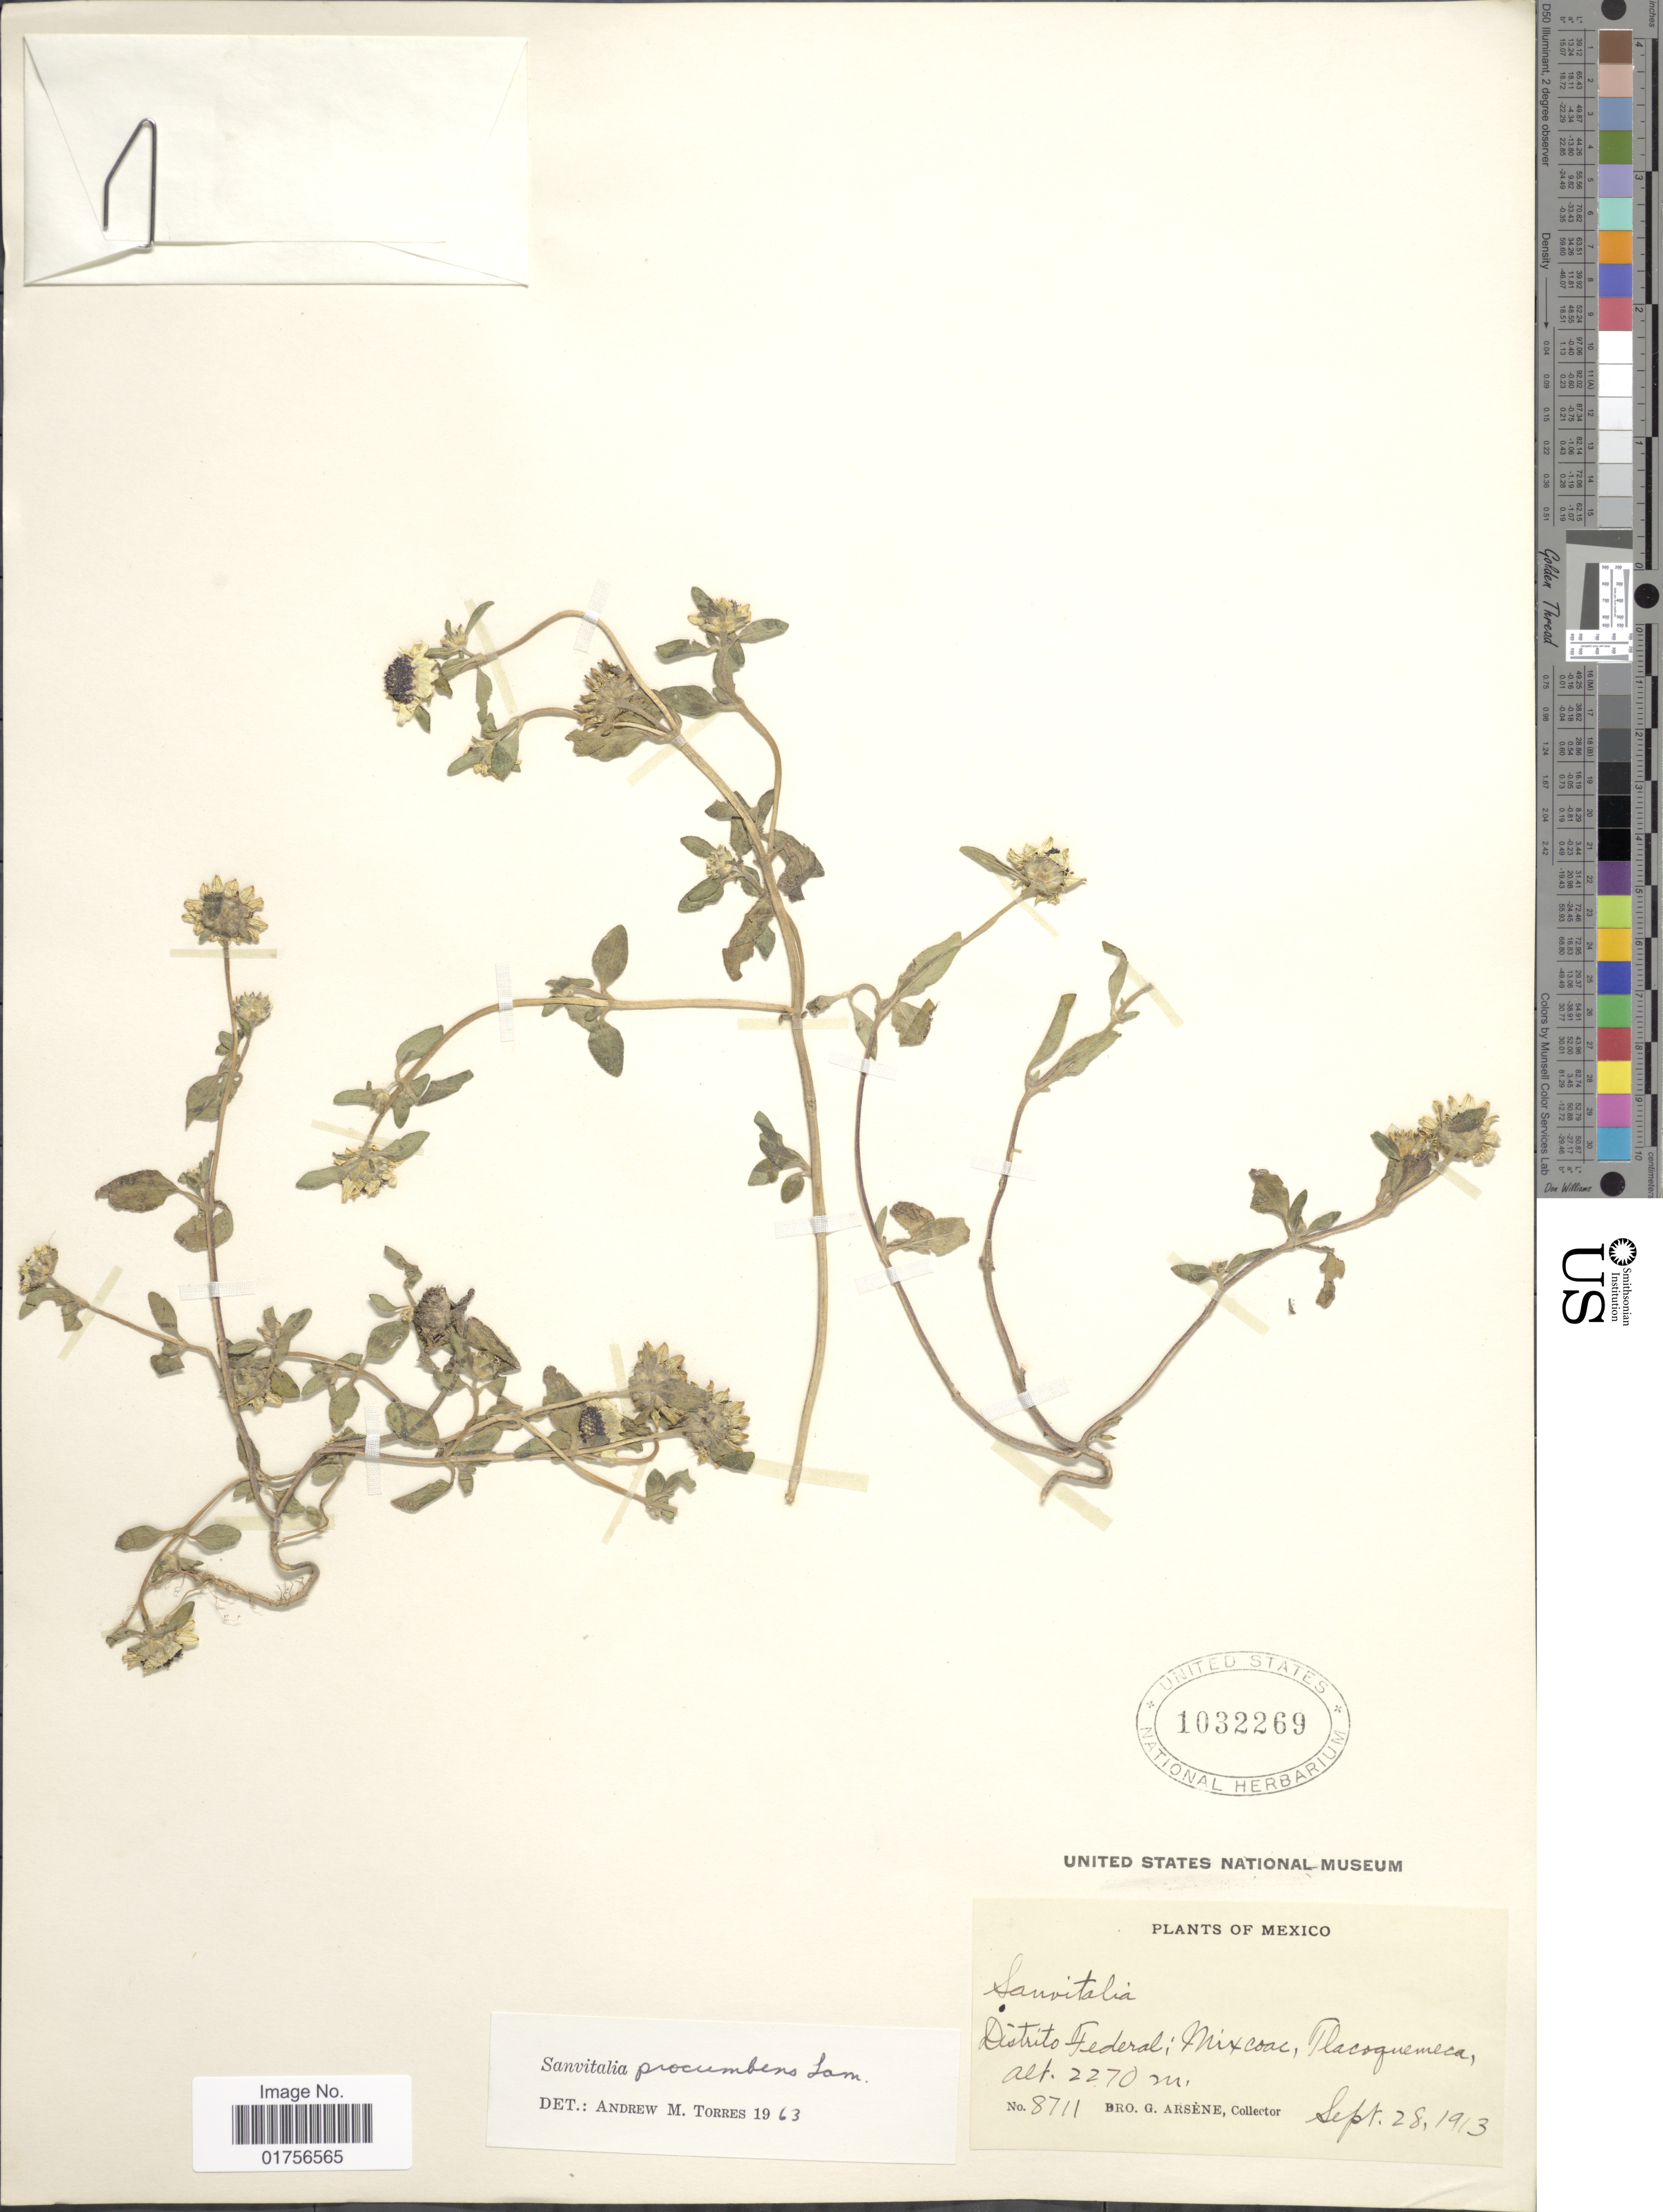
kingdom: Plantae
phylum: Tracheophyta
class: Magnoliopsida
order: Asterales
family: Asteraceae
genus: Sanvitalia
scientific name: Sanvitalia procumbens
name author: Lam.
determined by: Skibicki, Samuel V.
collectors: Bro. G. Arsène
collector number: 8711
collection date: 1913-09-28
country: Mexico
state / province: Distrito Federal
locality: Distrito Federal, Mixcoac, Flacoguemeca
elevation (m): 2270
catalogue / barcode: US 1032269